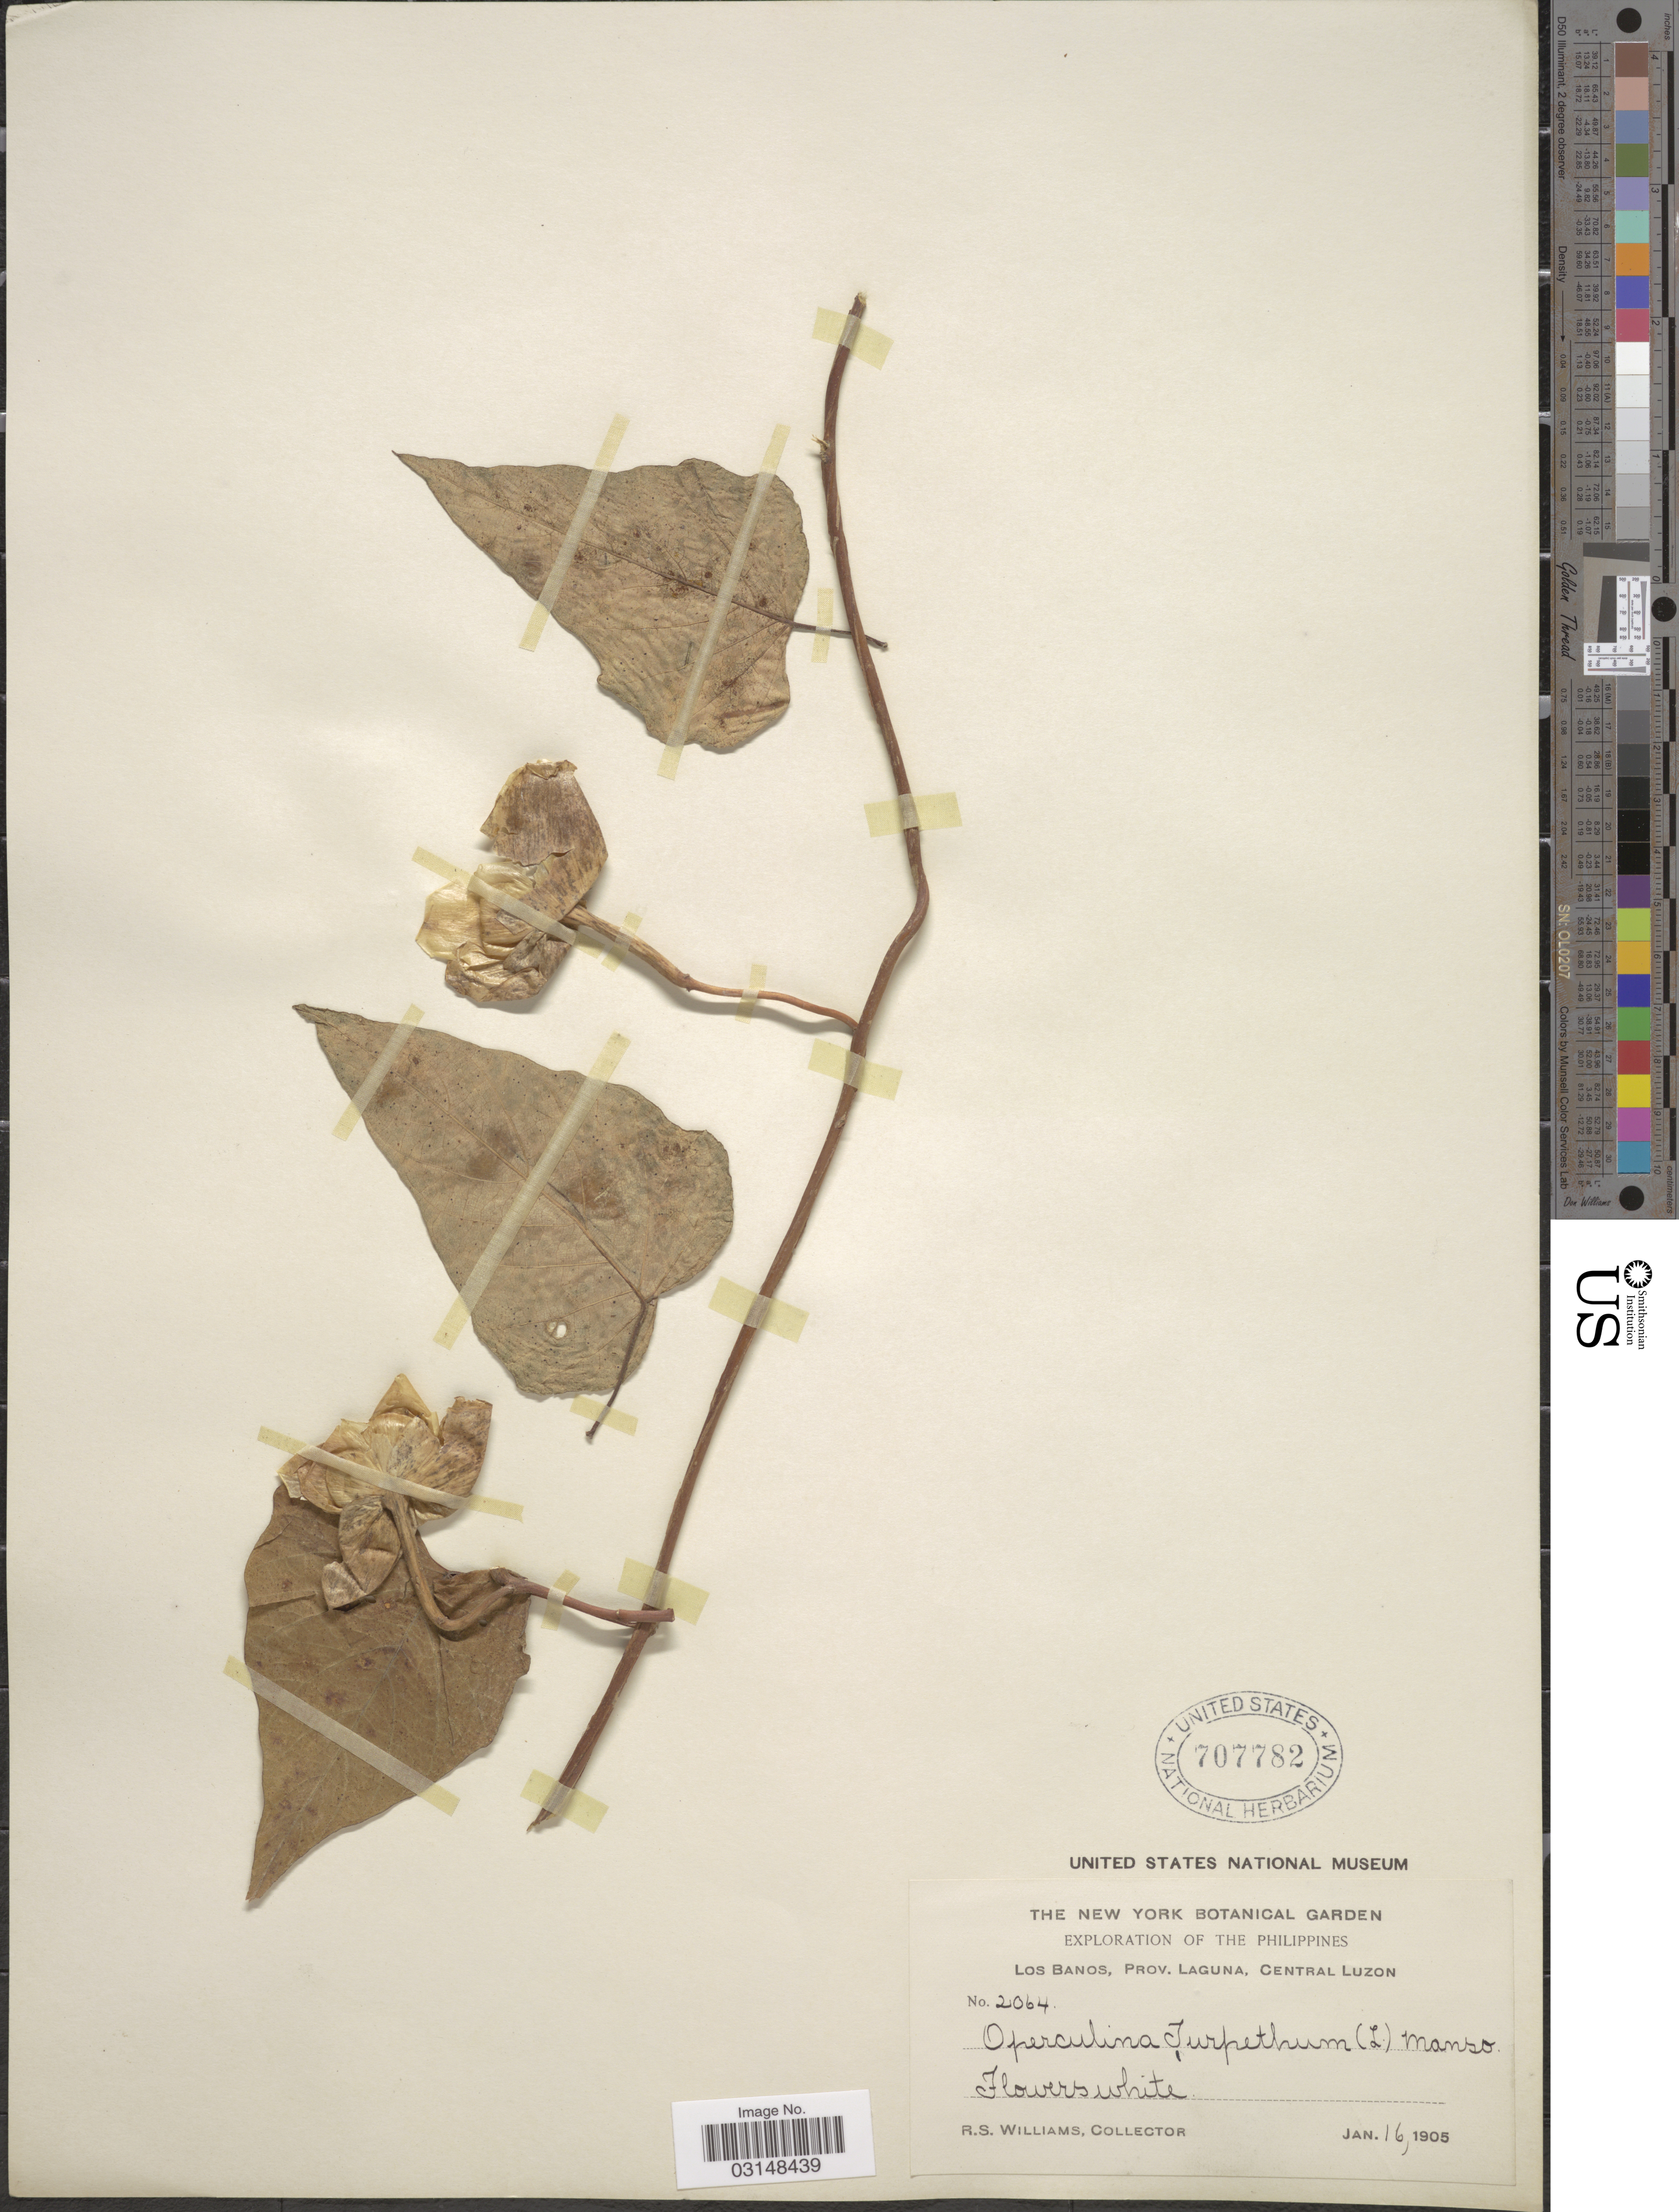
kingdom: Plantae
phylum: Tracheophyta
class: Magnoliopsida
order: Solanales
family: Convolvulaceae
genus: Operculina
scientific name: Operculina turpethum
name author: (L.) Silva Manso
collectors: R. S. Williams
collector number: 2064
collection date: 1905-01-16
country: Philippines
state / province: Central Luzon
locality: Los Banos, Prov. Laguna, Central Luzon.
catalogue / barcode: US 707782